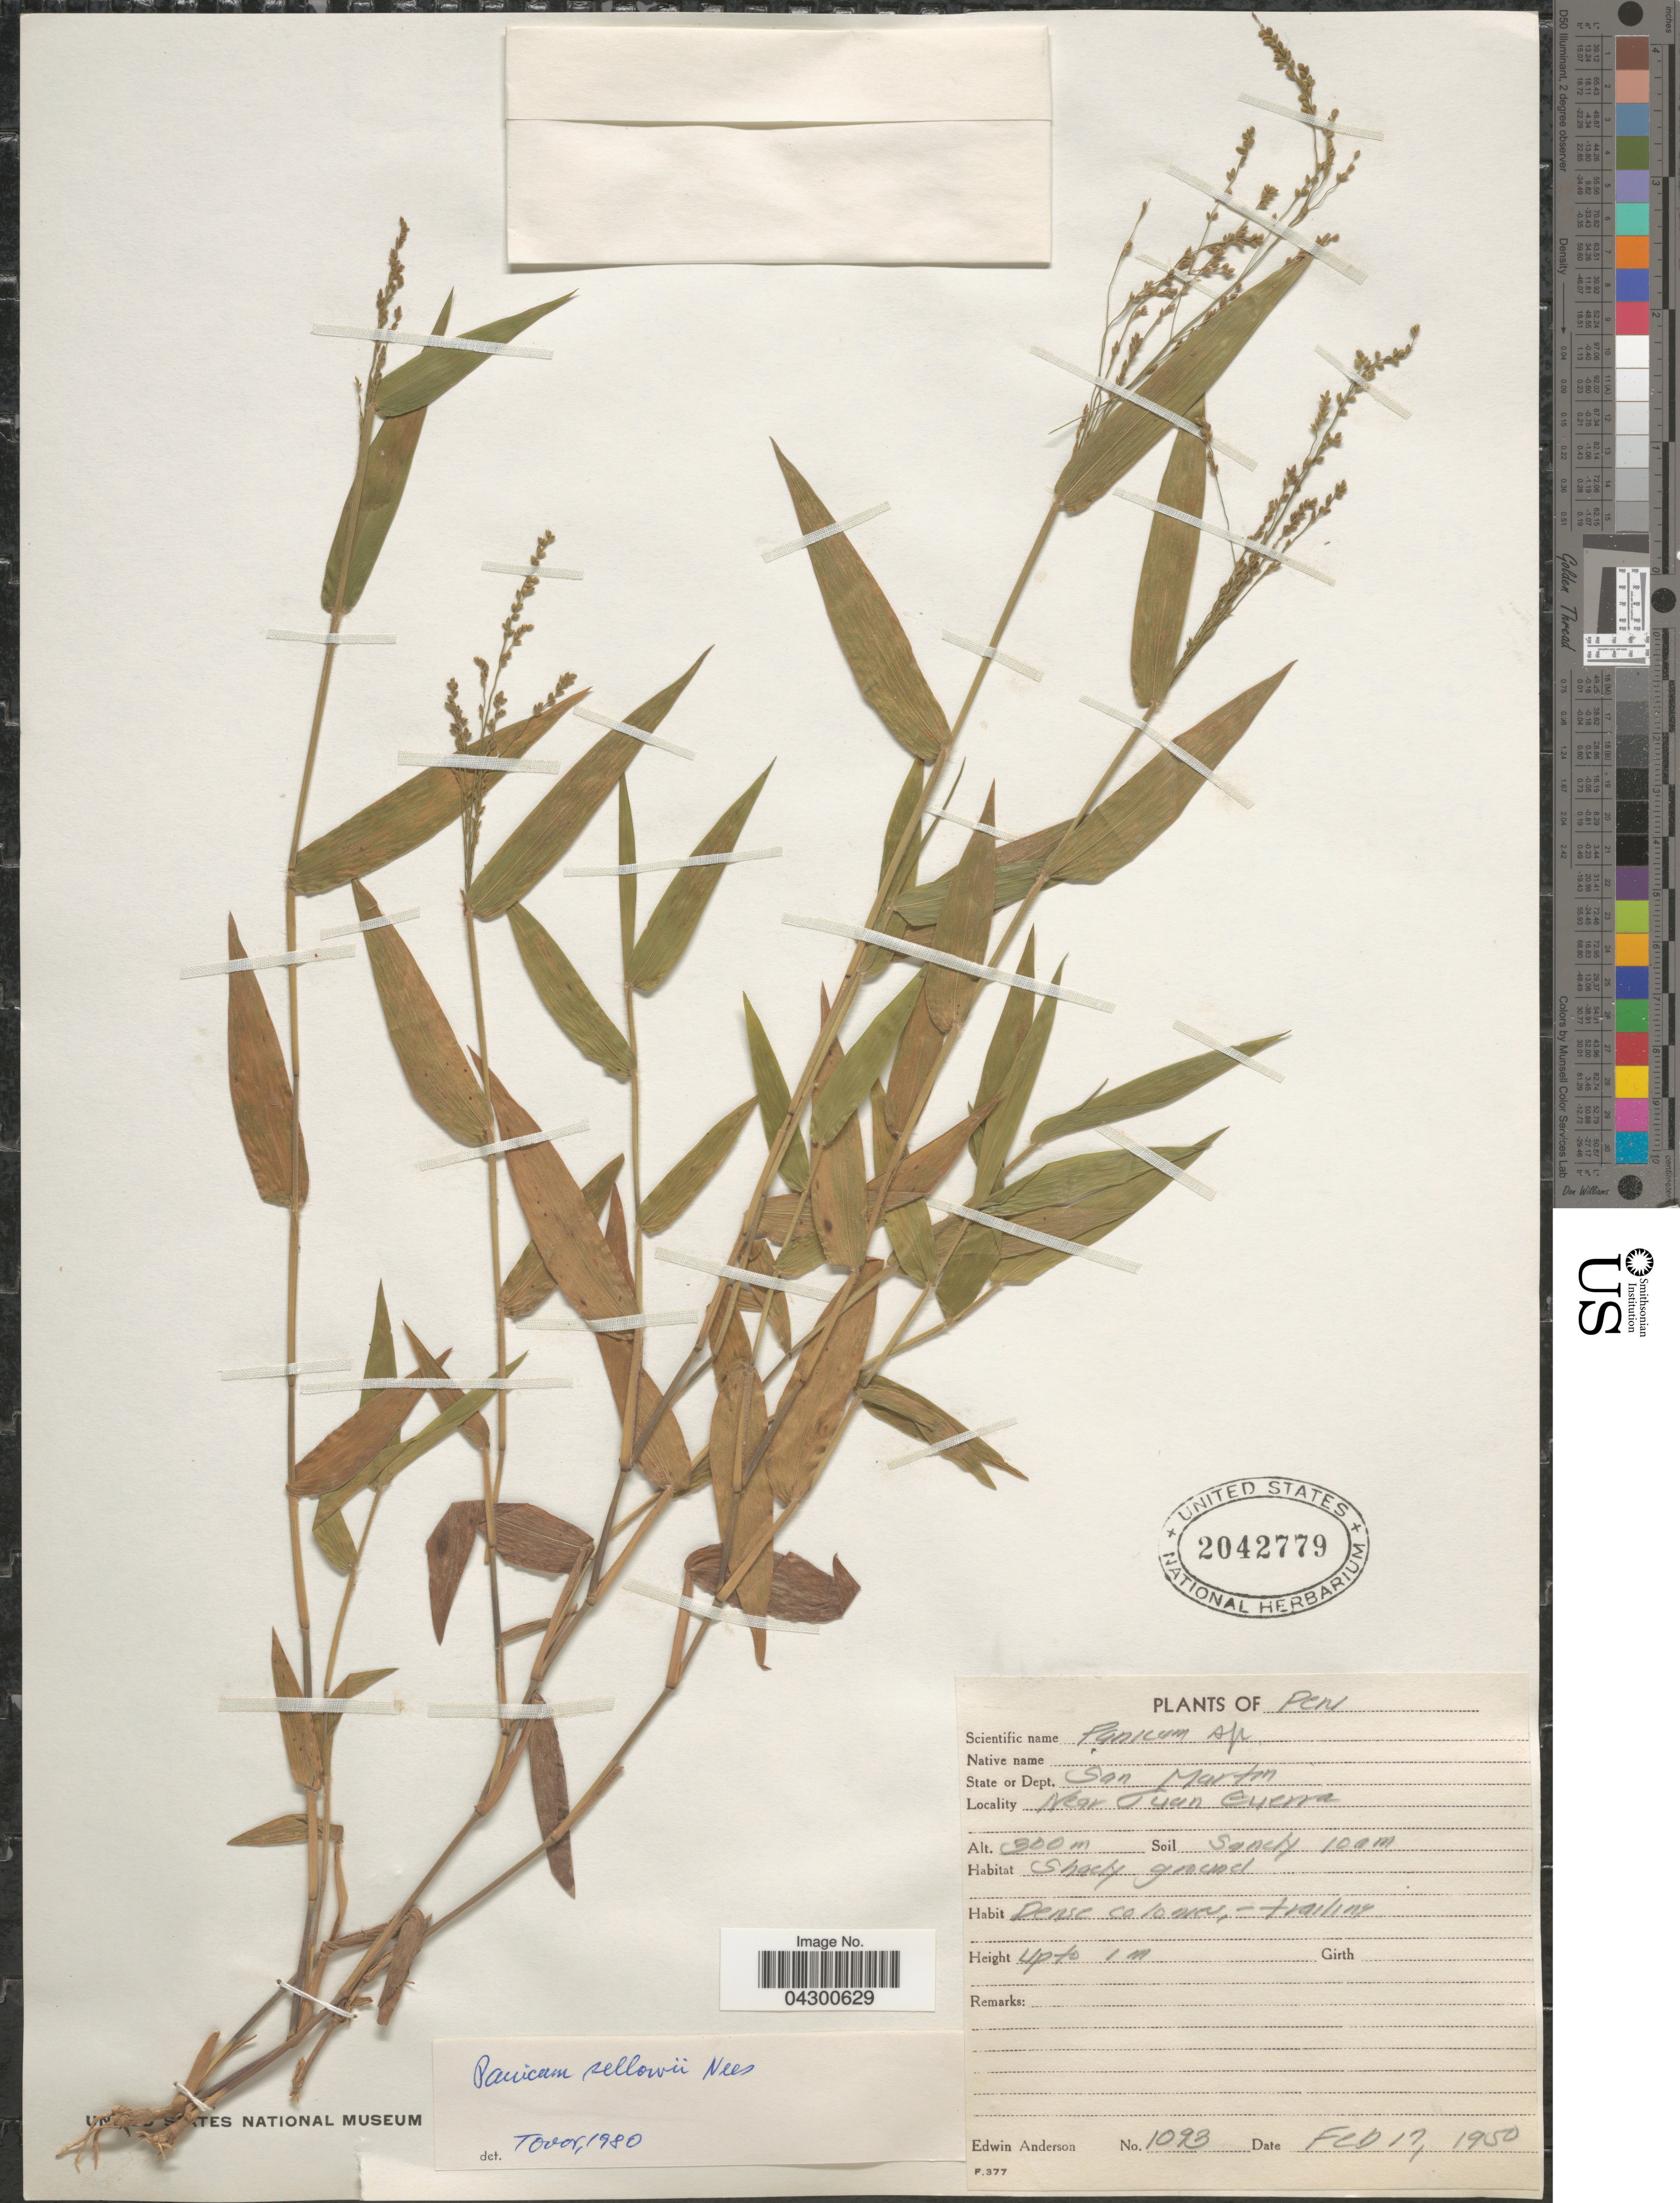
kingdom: Plantae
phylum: Tracheophyta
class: Liliopsida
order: Poales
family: Poaceae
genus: Panicum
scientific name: Panicum sellowii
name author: Nees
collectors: E. Anderson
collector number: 1023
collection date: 1950-02-17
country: Peru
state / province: San Martín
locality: State or Dept. San Martin. Near Juan Guerra. Shady ground.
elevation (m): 300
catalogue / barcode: US 2042779